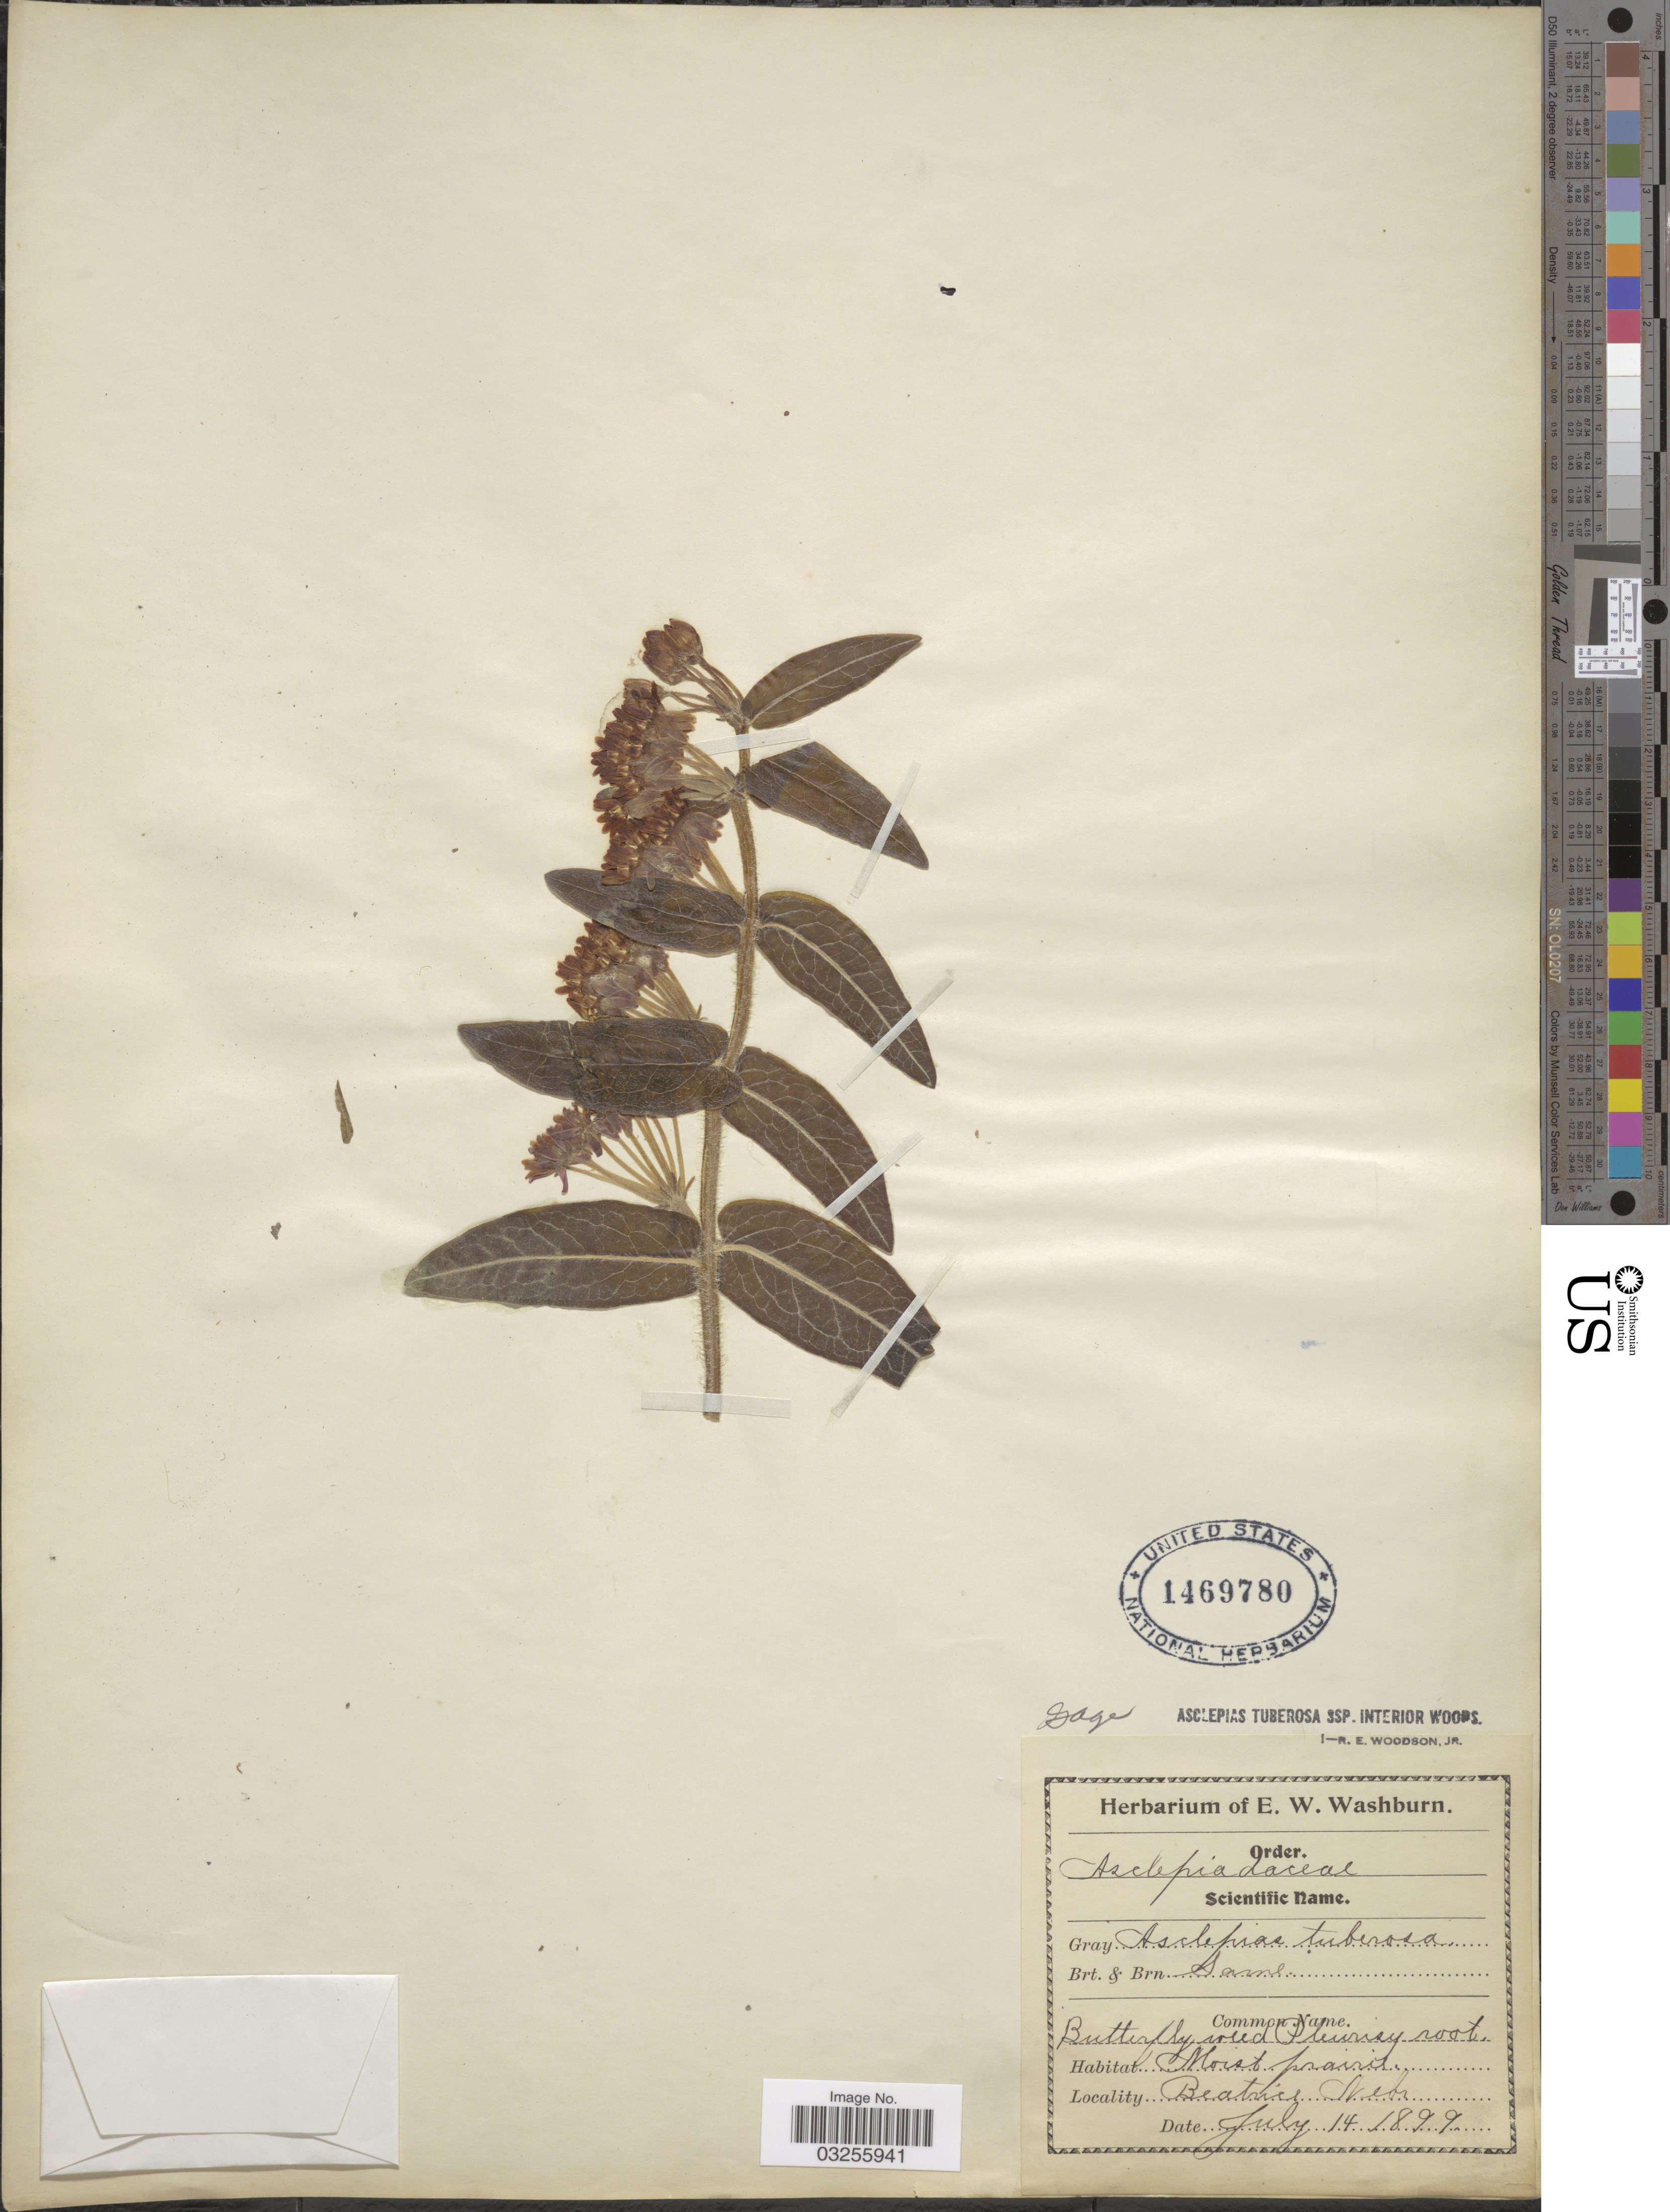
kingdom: Plantae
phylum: Tracheophyta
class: Magnoliopsida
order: Gentianales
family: Apocynaceae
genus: Asclepias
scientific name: Asclepias tuberosa subsp. interior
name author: Woodson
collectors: ex herb. E. W. Washburn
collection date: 1899-07-14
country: United States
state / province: Nebraska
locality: Beatrice.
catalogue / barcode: US 1469780